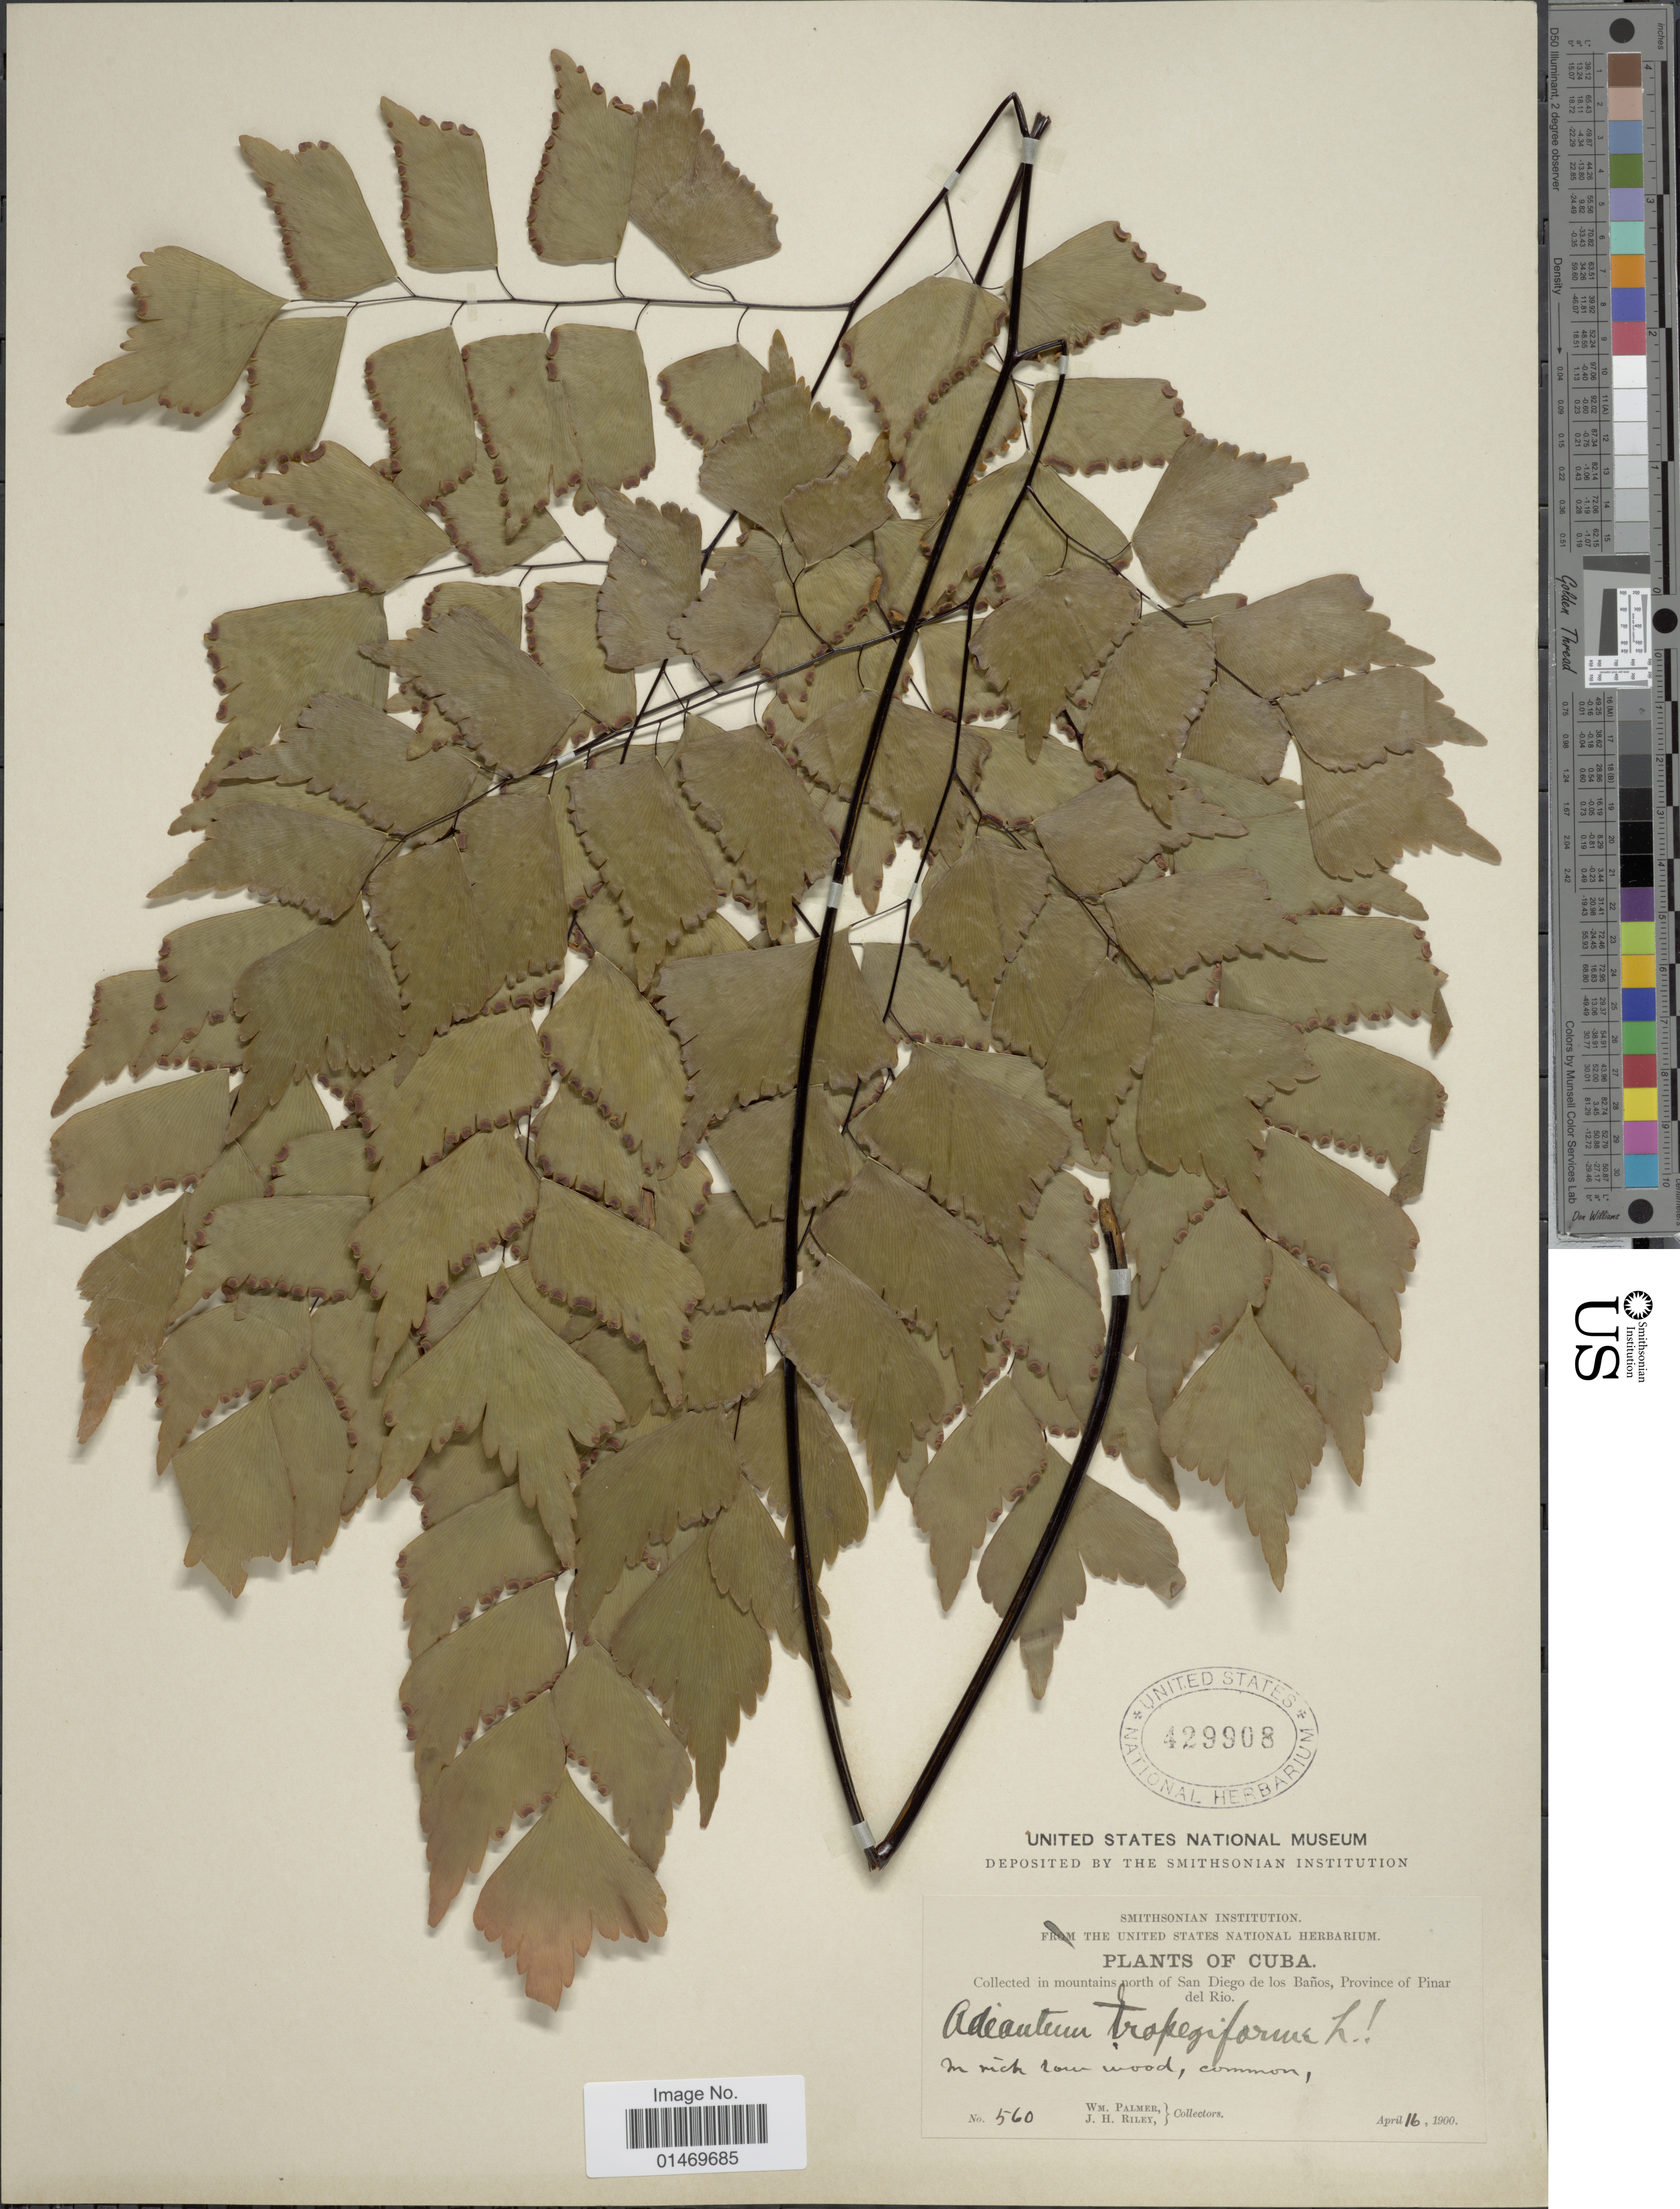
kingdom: Plantae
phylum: Tracheophyta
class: Polypodiopsida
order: Polypodiales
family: Pteridaceae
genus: Adiantum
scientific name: Adiantum trapeziforme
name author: L.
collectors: W. Palmer & J. H. Riley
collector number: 560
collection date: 1900-04-16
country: Cuba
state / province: Pinar del Río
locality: Cuba, mountains north of San Diego de los Banos.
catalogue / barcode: US 429908